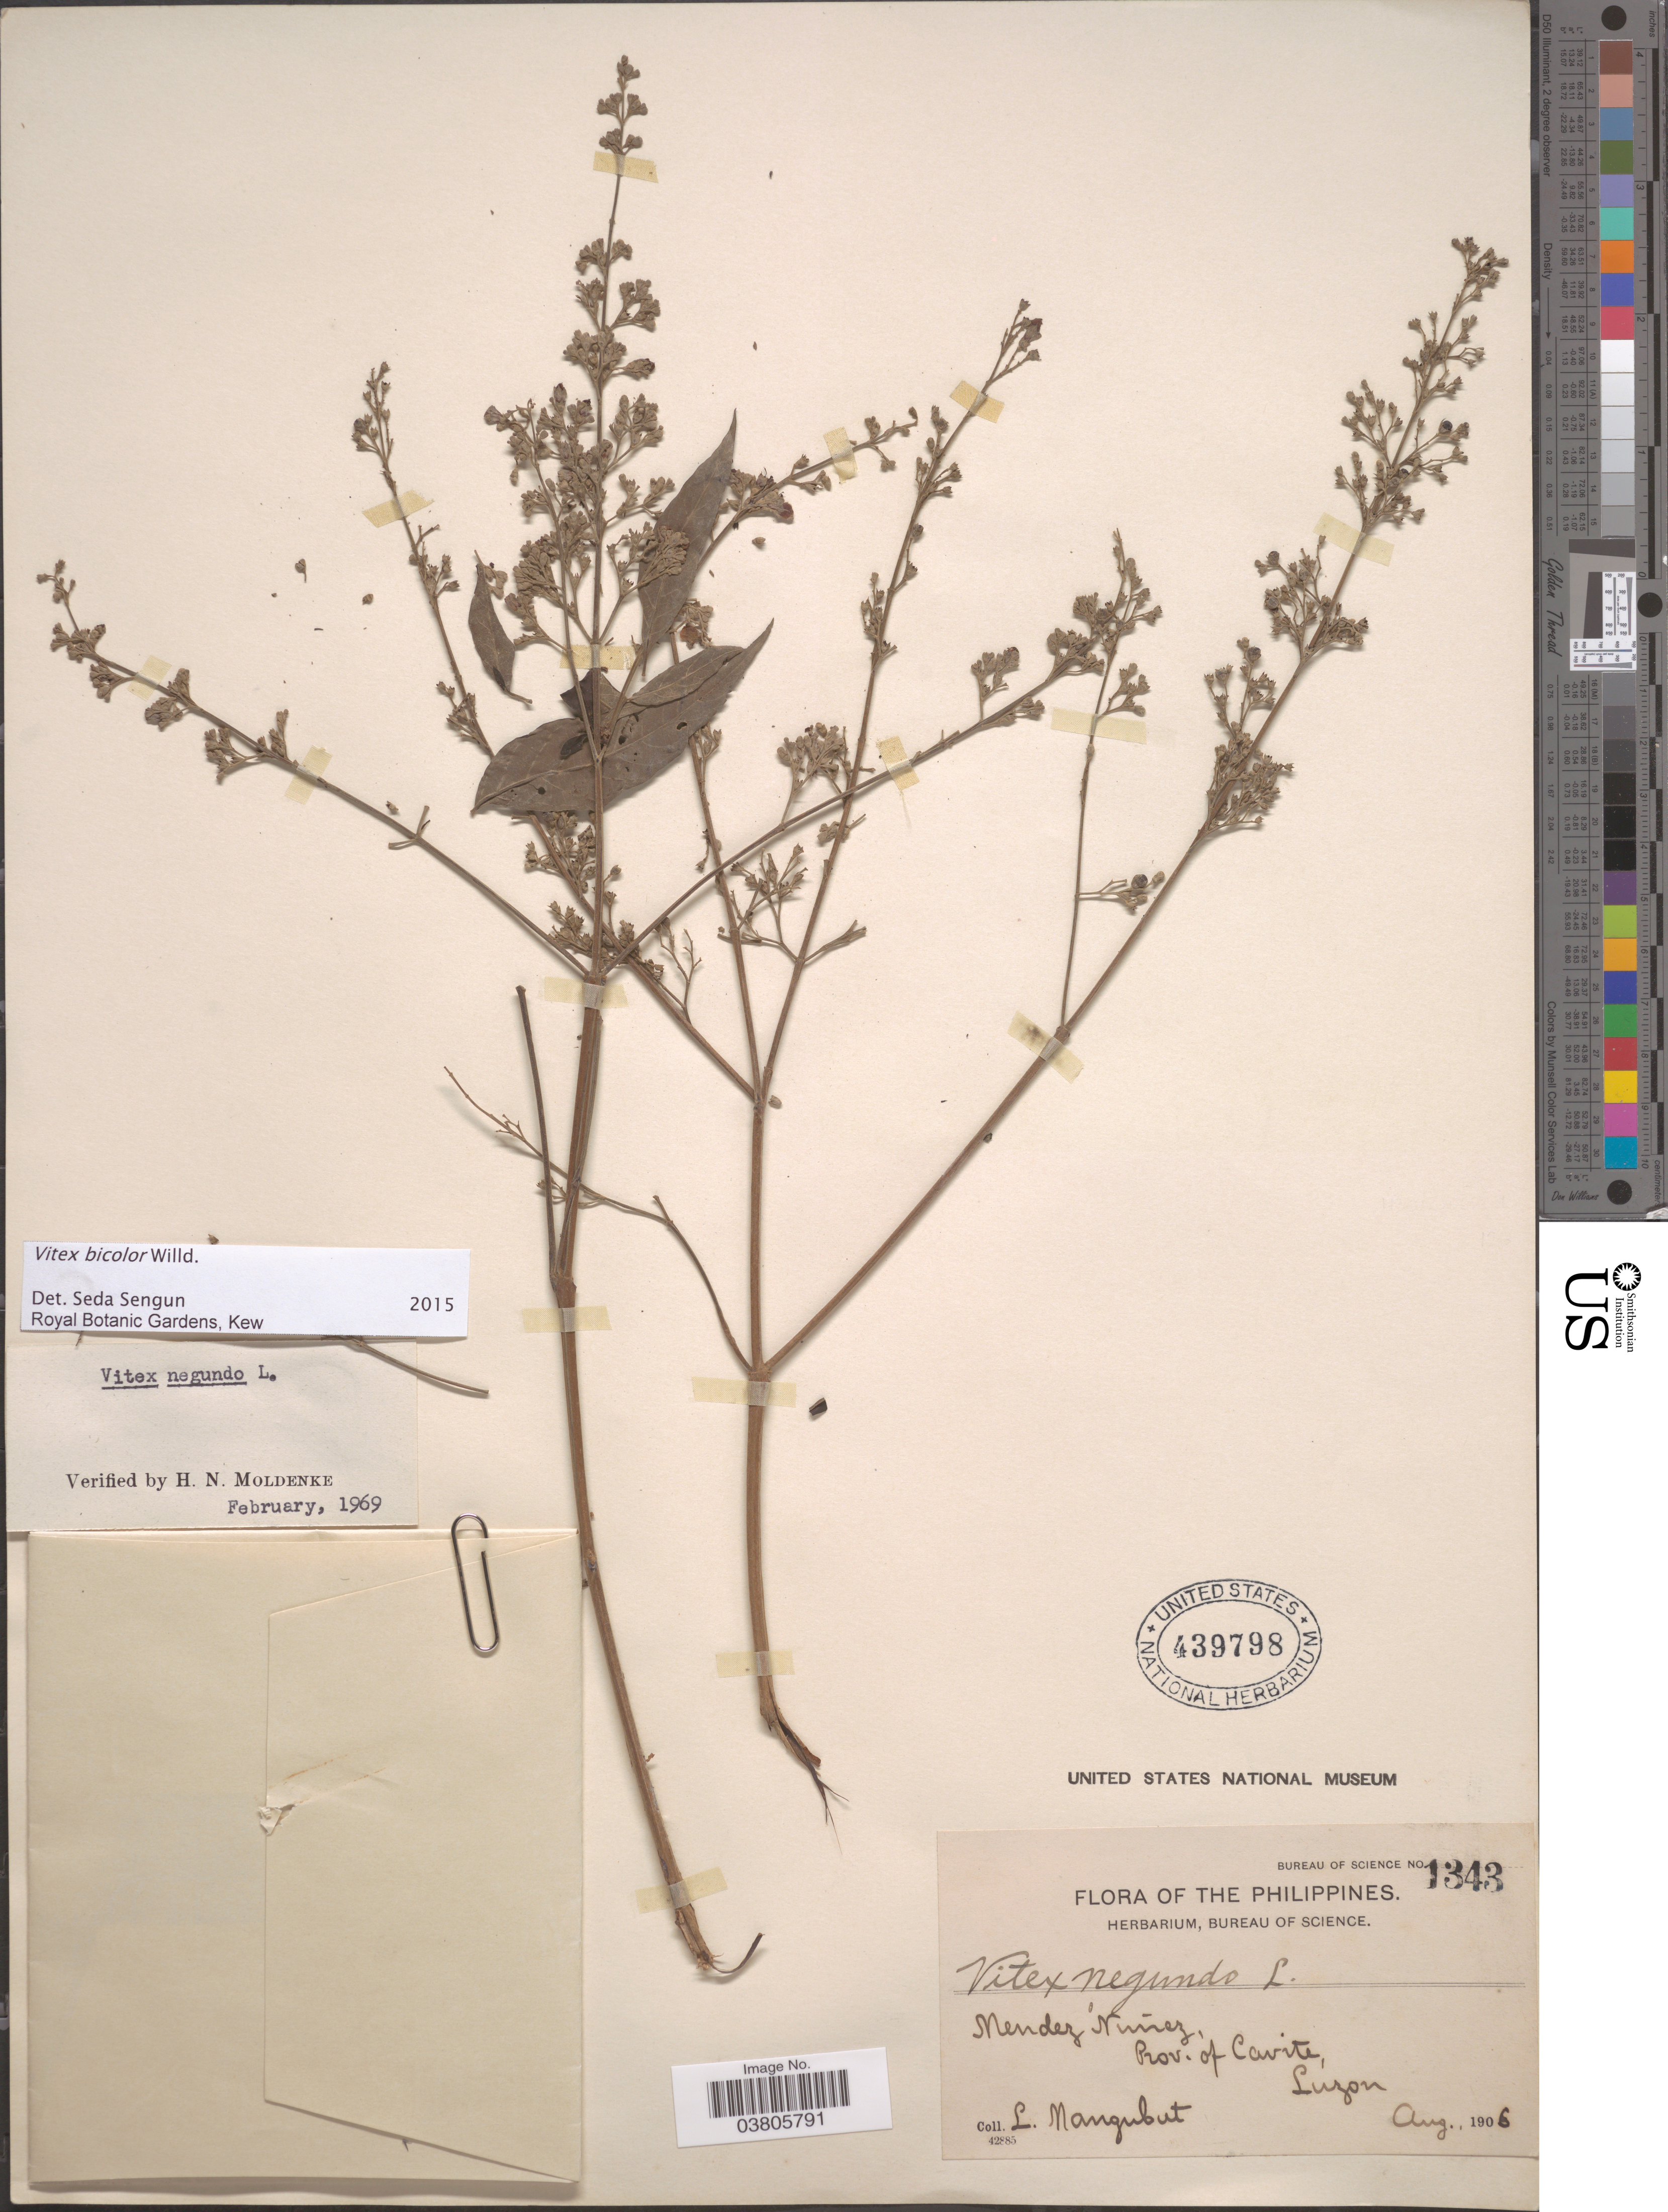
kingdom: Plantae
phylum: Tracheophyta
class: Magnoliopsida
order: Lamiales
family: Lamiaceae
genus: Vitex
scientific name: Vitex bicolor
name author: Willd.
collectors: L. Mangubat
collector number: Bureau of Science 1343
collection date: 1906-08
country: Philippines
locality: Mendez Nuñez, Prov. of Cavite, Luzon.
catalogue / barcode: US 439798